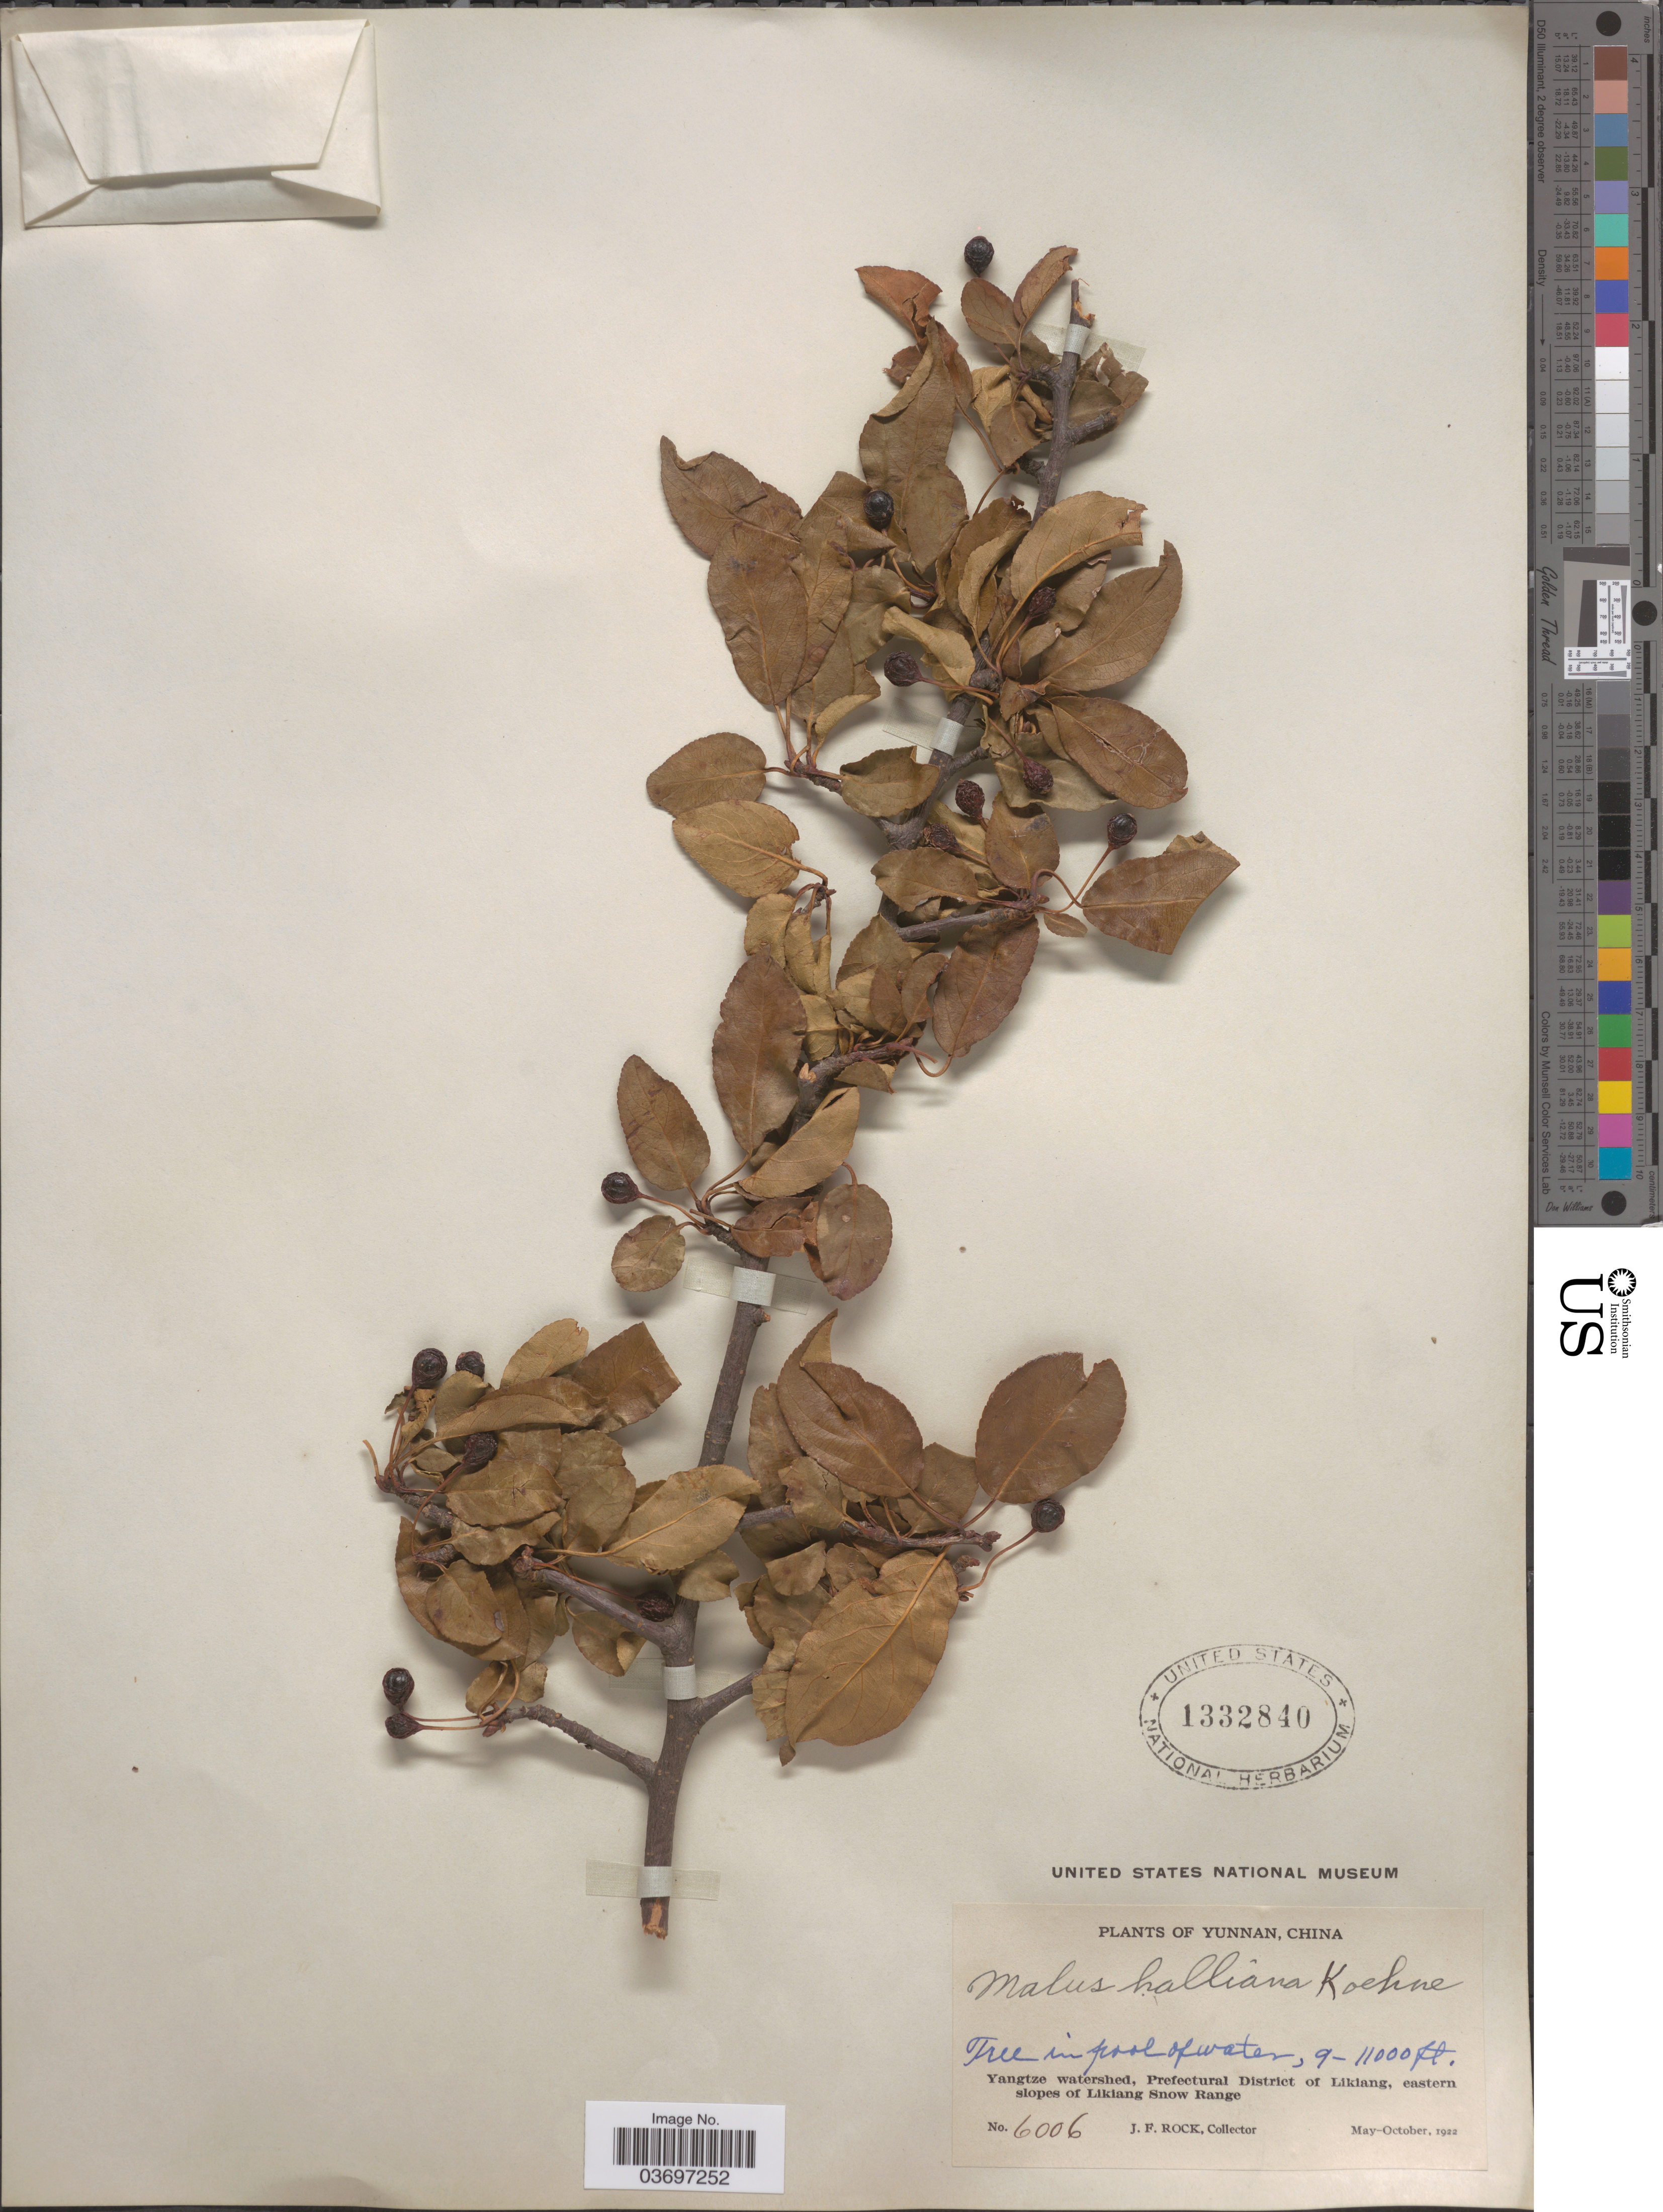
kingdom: Plantae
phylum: Tracheophyta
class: Magnoliopsida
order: Rosales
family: Rosaceae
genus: Malus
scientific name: Malus halliana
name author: Koehne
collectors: J. Rock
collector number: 6006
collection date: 1922-05/1922-10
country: China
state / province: Yunnan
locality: Yangtze watershed, Prefectural District of Likiang, eastern slopes of Likiang Snow Range.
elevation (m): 2743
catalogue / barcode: US 1332840